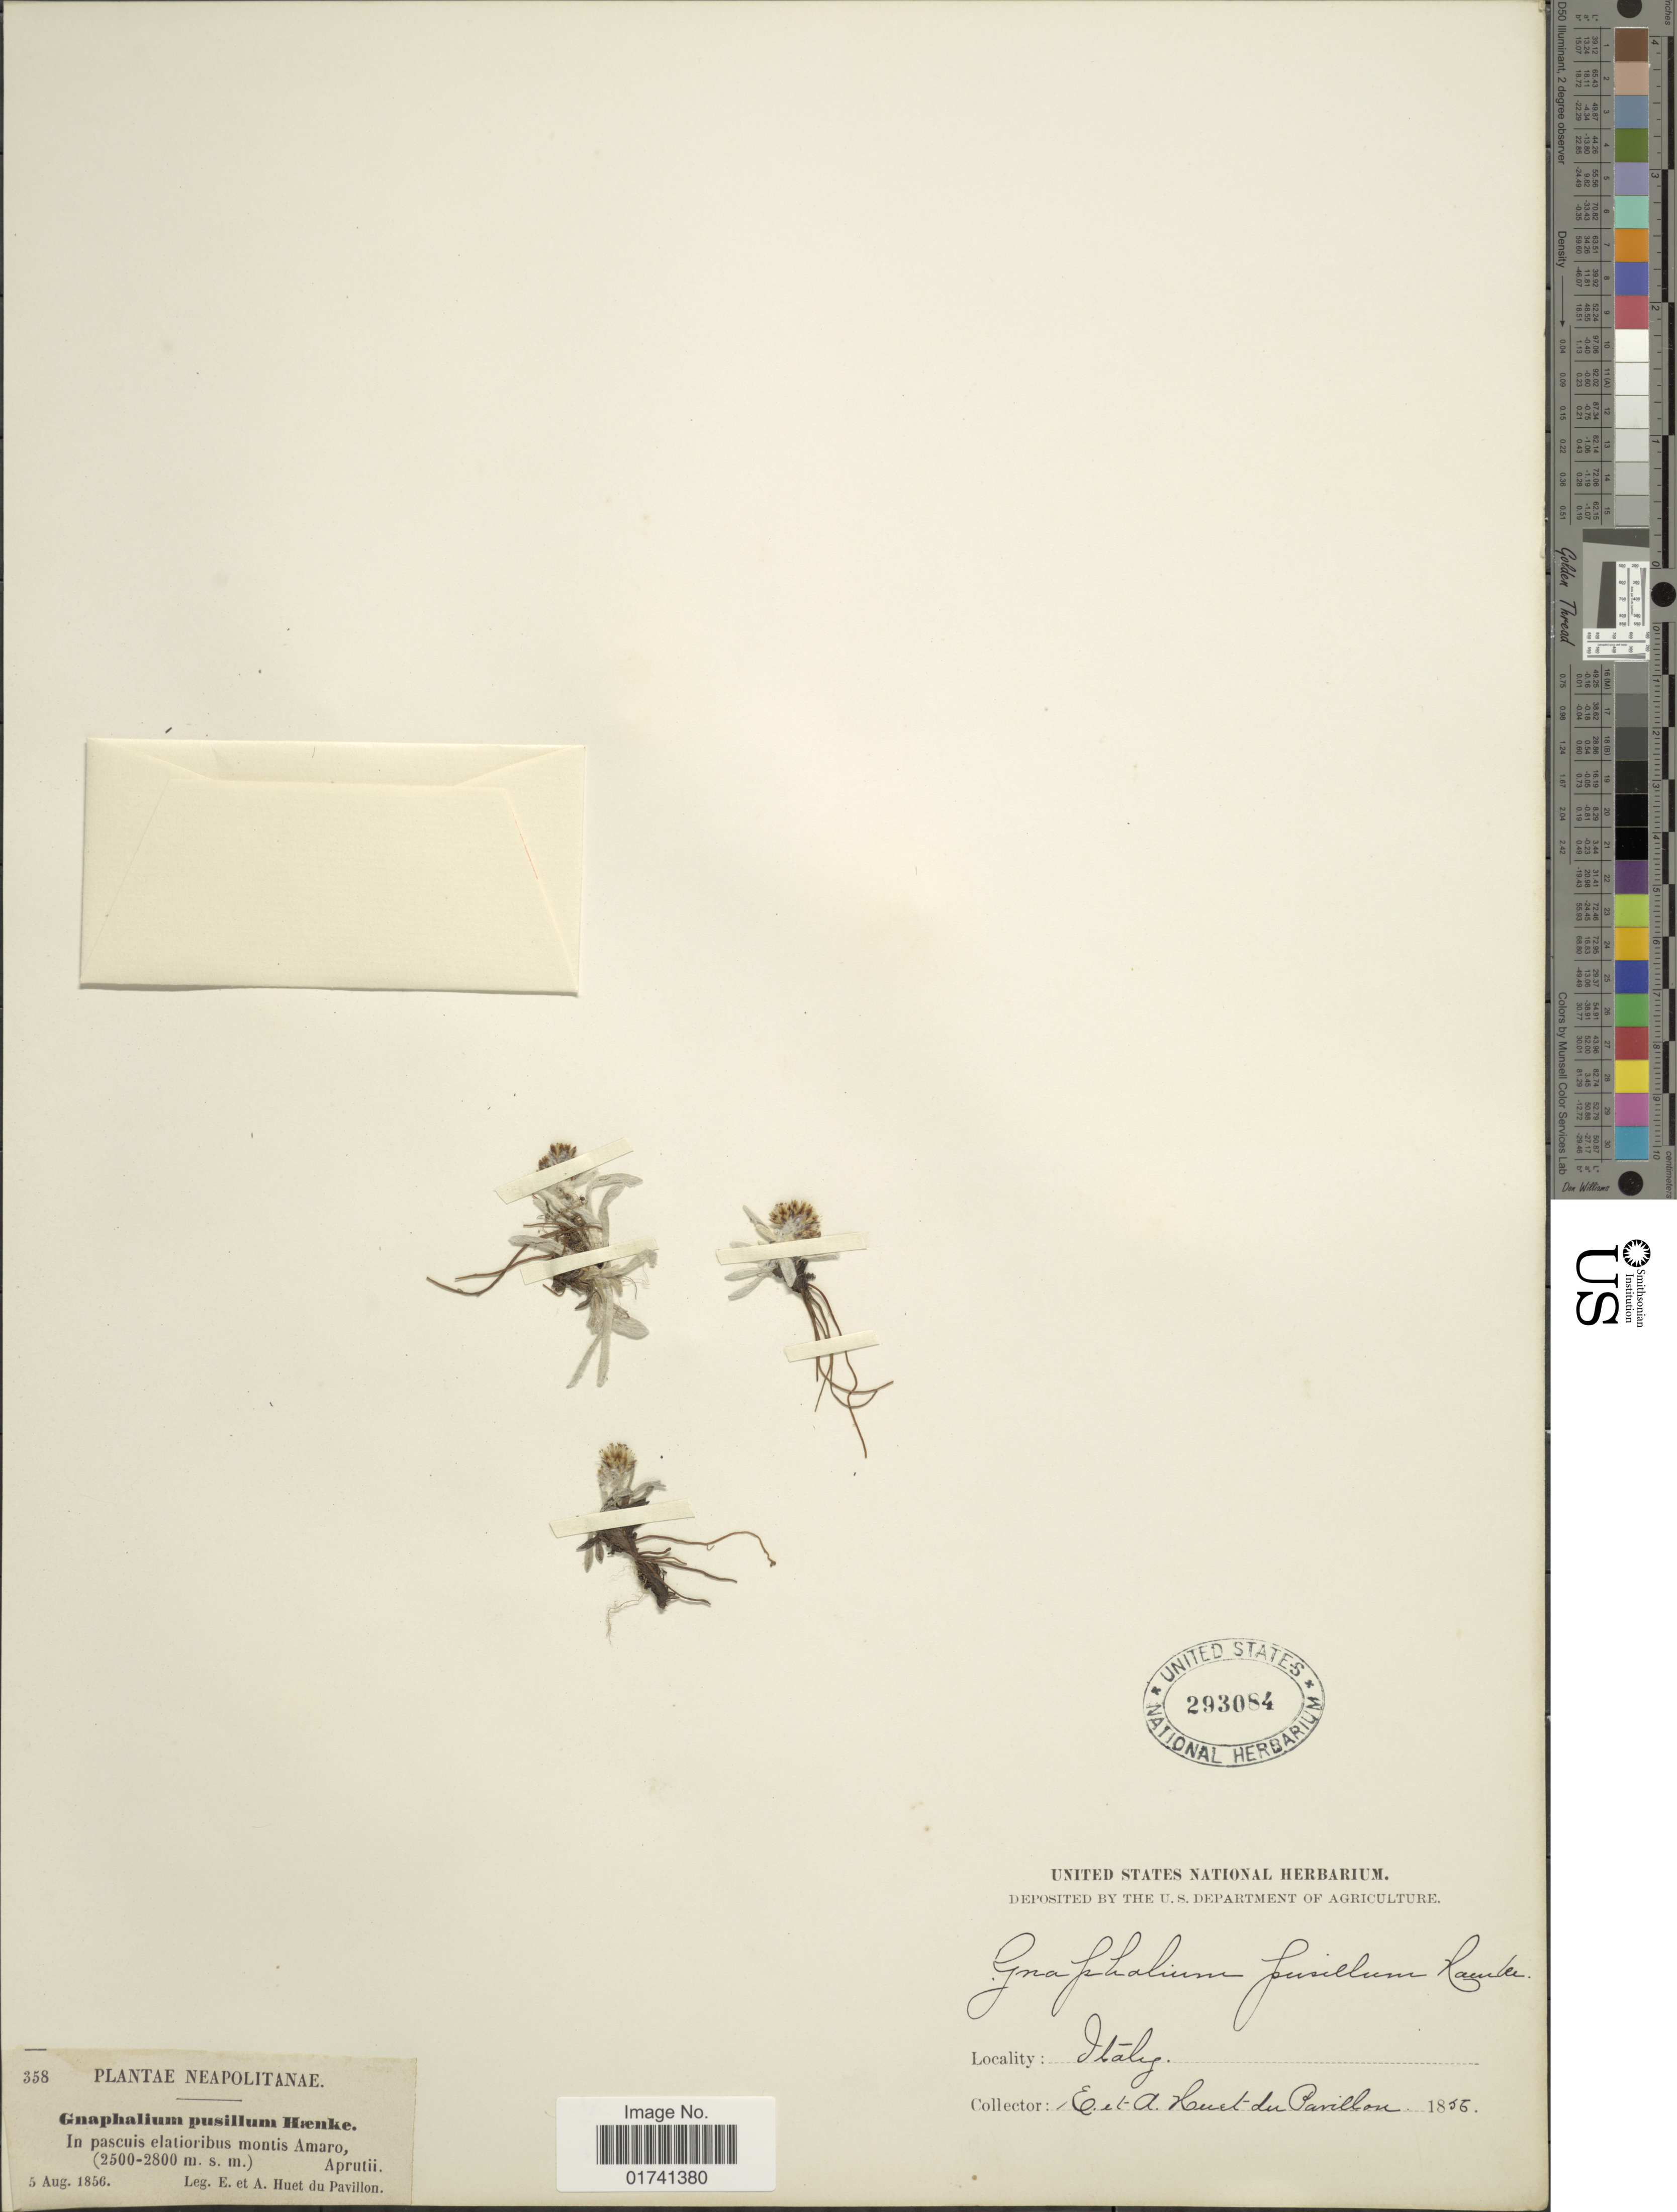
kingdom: Plantae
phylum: Tracheophyta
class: Magnoliopsida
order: Asterales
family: Asteraceae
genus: Argyrotegium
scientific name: Argyrotegium poliochlorum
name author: (N.G. Walsh) J. M. Ward & Breitw.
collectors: E. Huet du Pavillon & A. Huet du Pavillon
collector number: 358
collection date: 1856-08-05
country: Italy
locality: In pascuis elatiroibus montis Amaro, Aprutii.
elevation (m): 2500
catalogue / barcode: US 293084